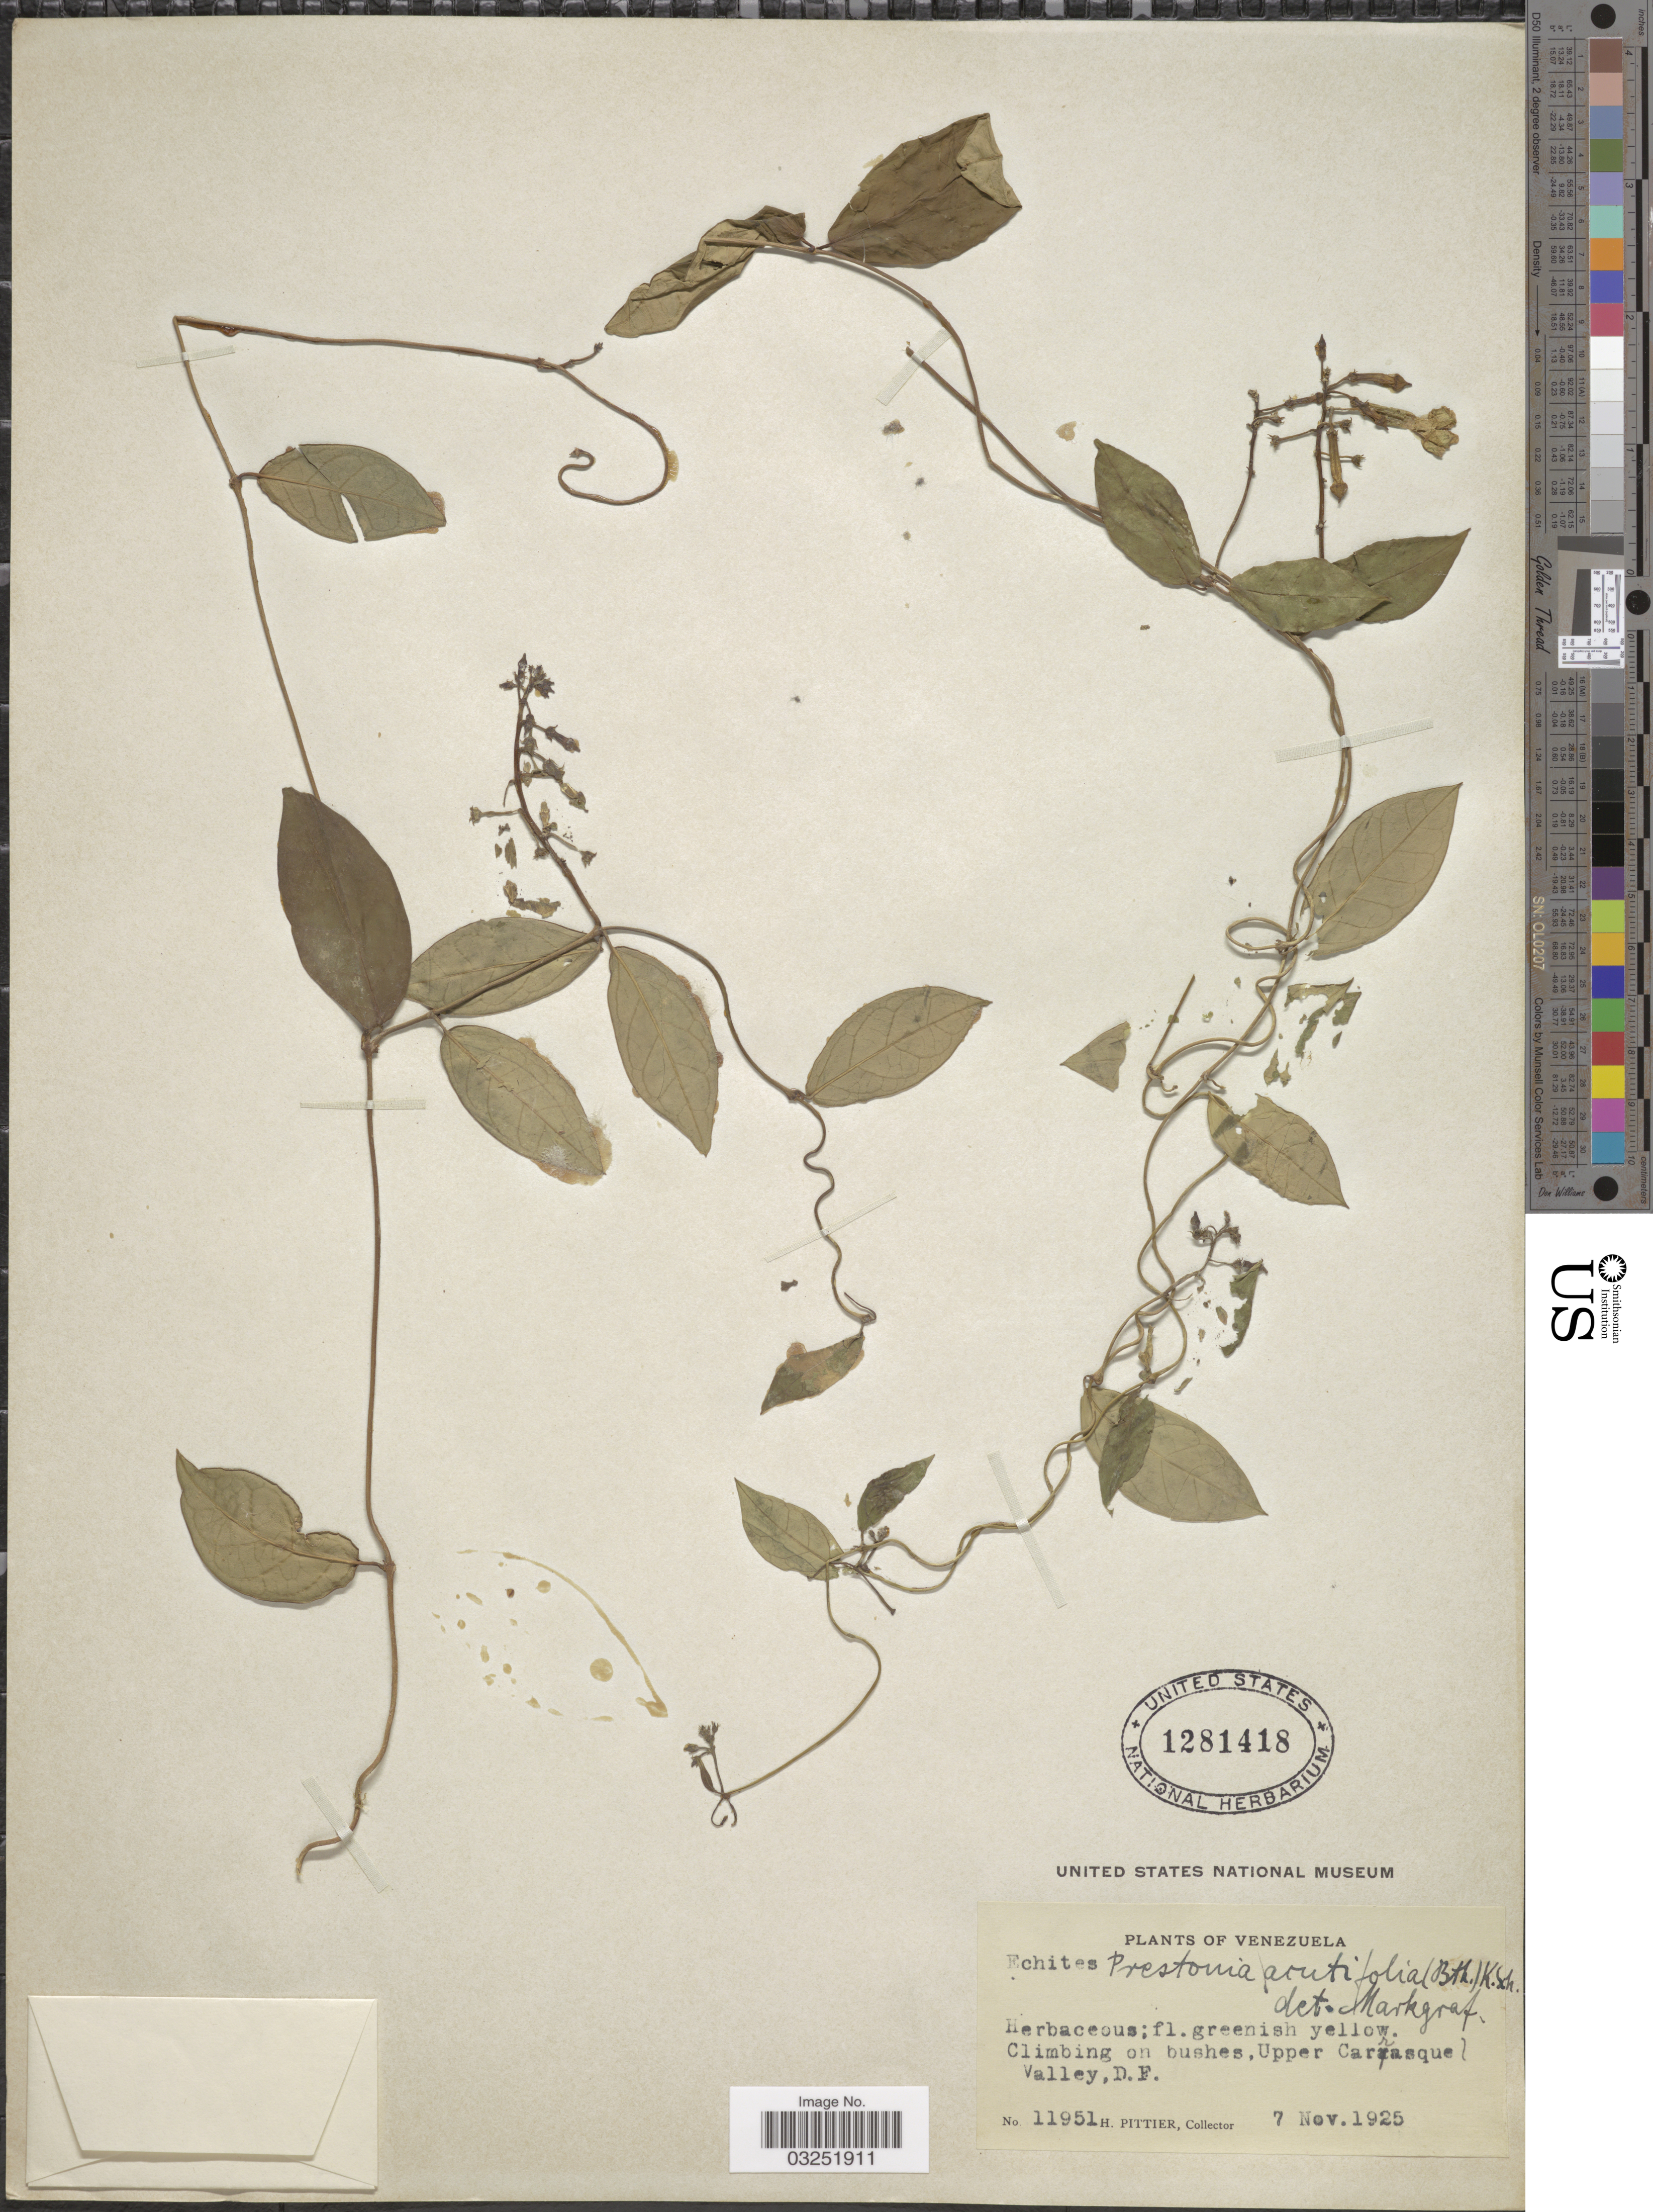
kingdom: Plantae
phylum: Tracheophyta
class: Magnoliopsida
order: Gentianales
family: Apocynaceae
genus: Prestonia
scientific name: Prestonia acutifolia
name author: (Benth. & Müll. Arg.) K. Schum.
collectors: H. F. Pittier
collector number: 11951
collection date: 1925-11-07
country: Venezuela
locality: Climbing on bushes, Upper Carrasque Valley, D.F.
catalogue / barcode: US 1281418